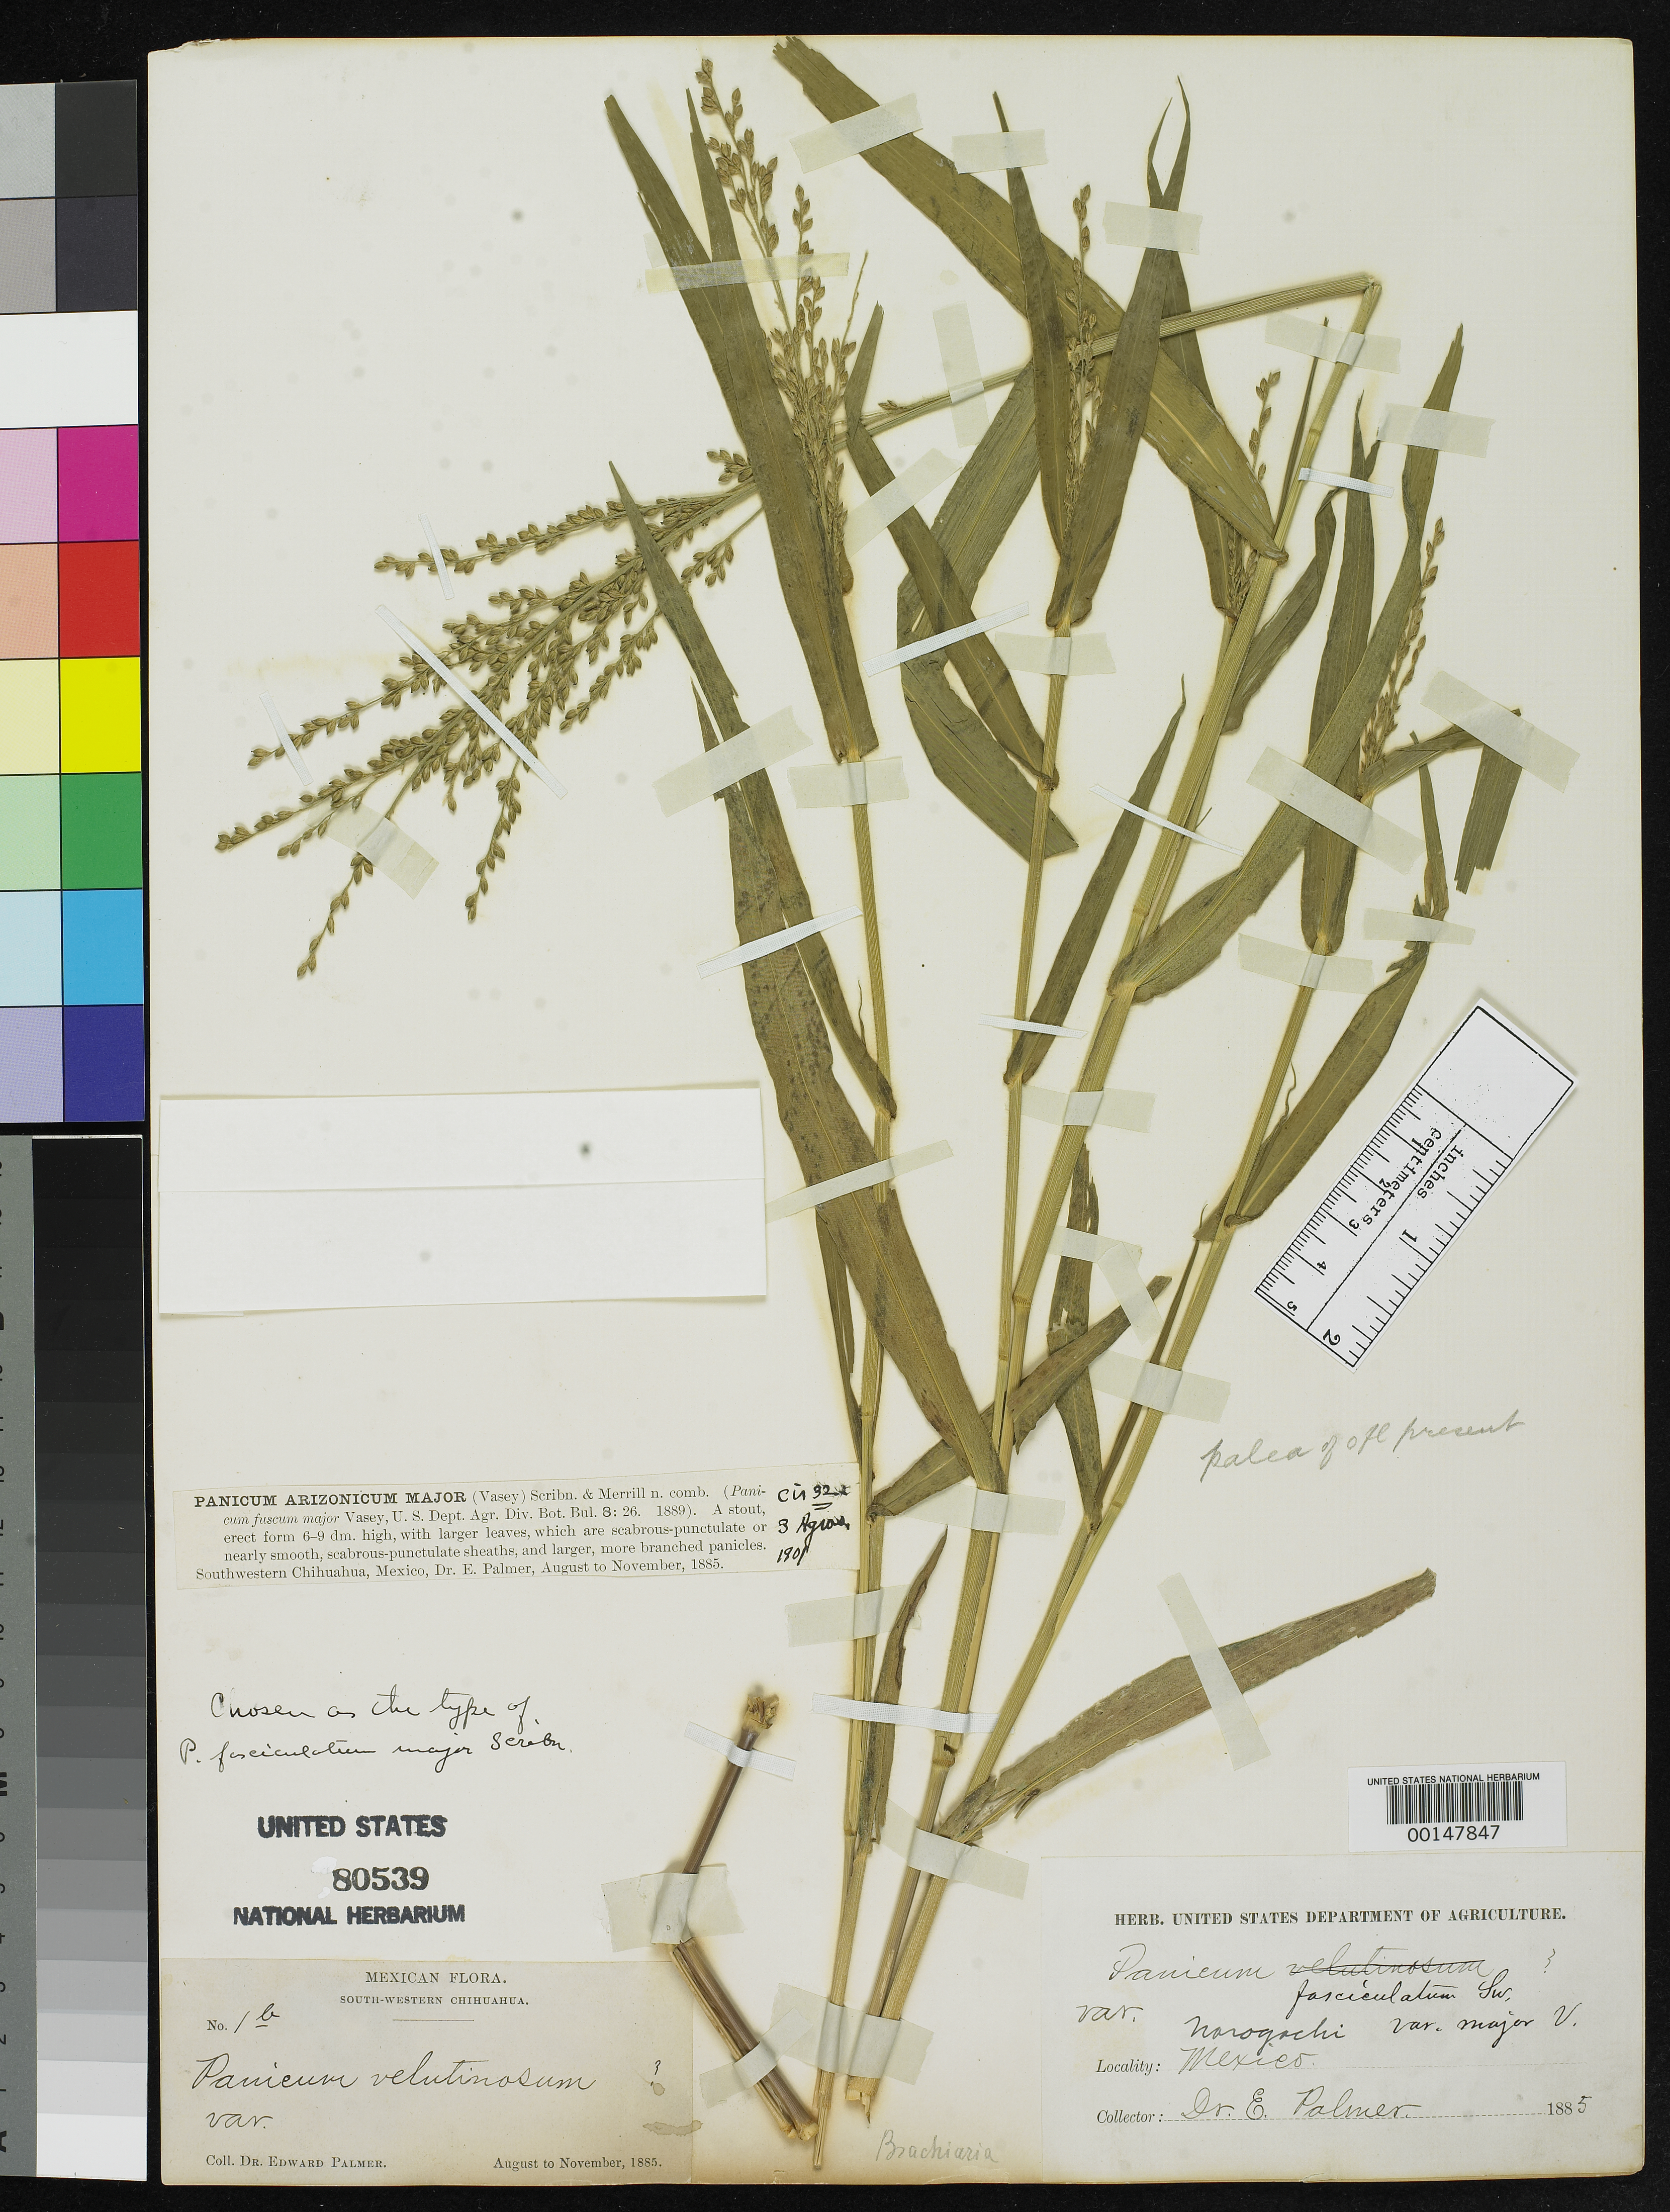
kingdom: Plantae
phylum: Tracheophyta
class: Liliopsida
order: Poales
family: Poaceae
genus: Panicum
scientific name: Panicum fuscum var. major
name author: Vasey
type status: Type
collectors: E. Palmer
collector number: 1b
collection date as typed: Aug 1885 to -- Nov 1885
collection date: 1885-08/1885-11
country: Mexico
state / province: Chihuahua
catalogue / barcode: US 80539